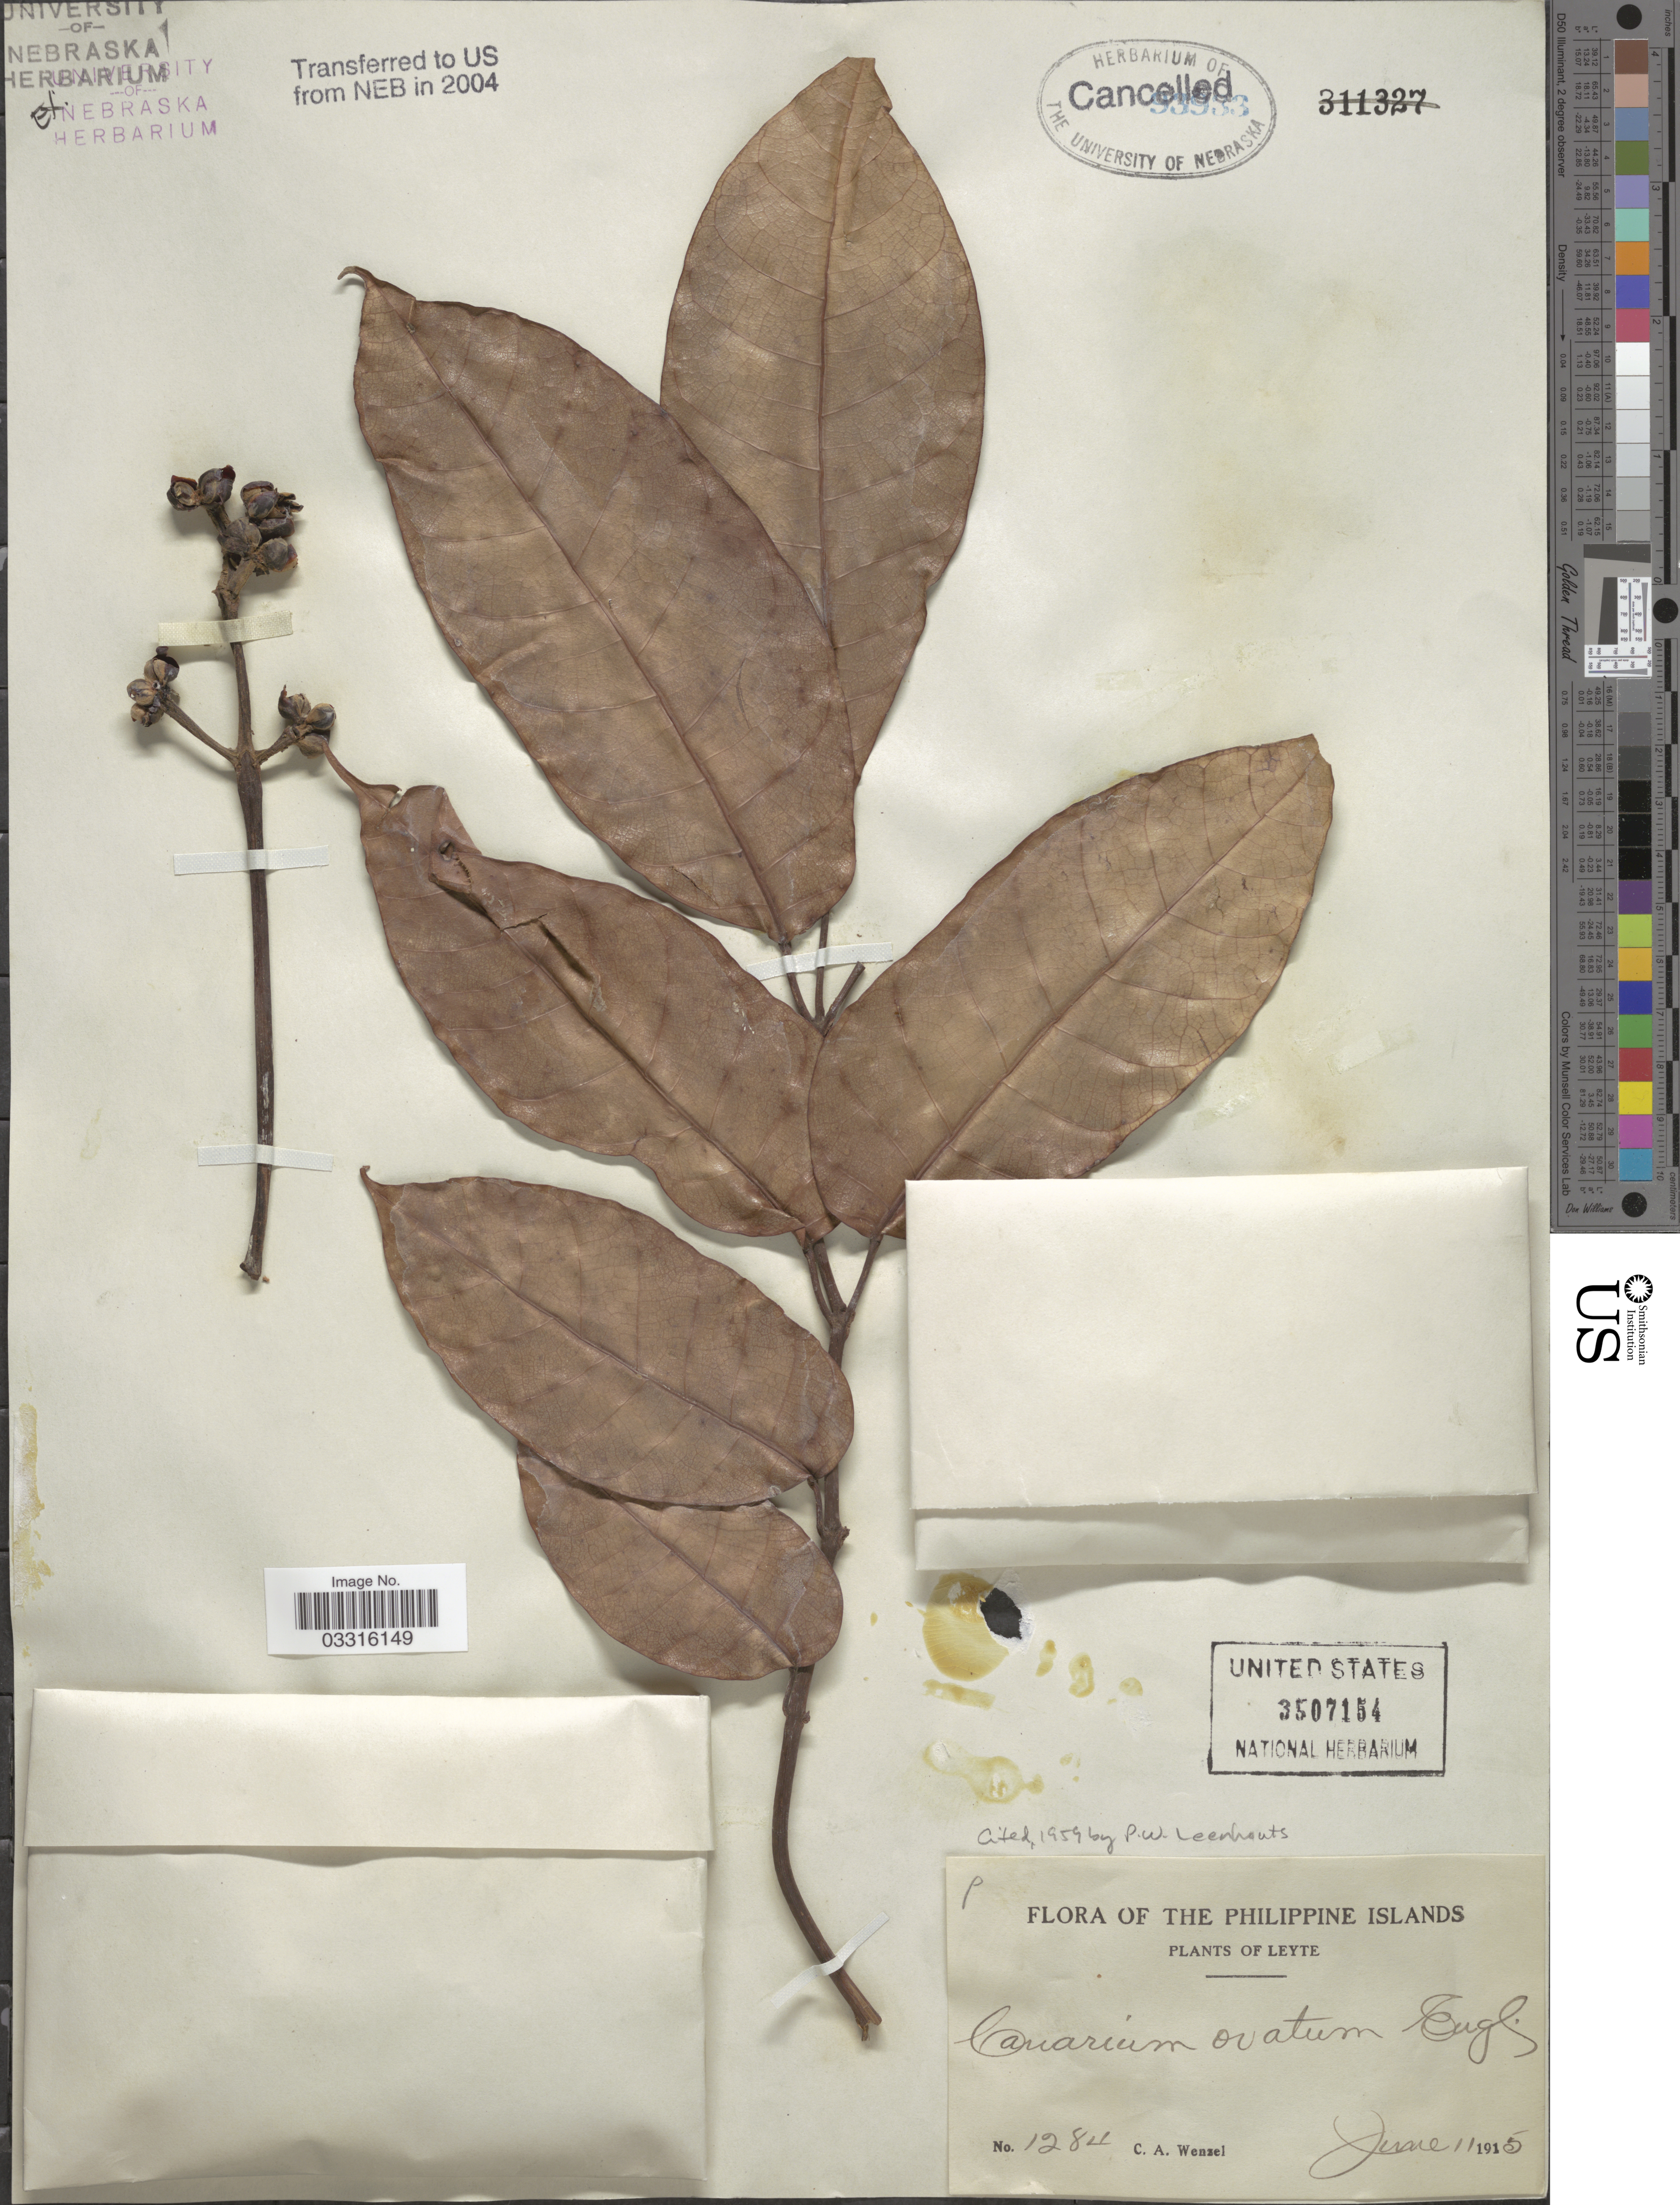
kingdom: Plantae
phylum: Tracheophyta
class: Magnoliopsida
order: Sapindales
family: Burseraceae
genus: Canarium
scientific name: Canarium ovatum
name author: Engl.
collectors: C. Wenzel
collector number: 1284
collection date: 1915-06-11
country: Philippines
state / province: Eastern Visayas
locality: Leyte.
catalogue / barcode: US 3507154